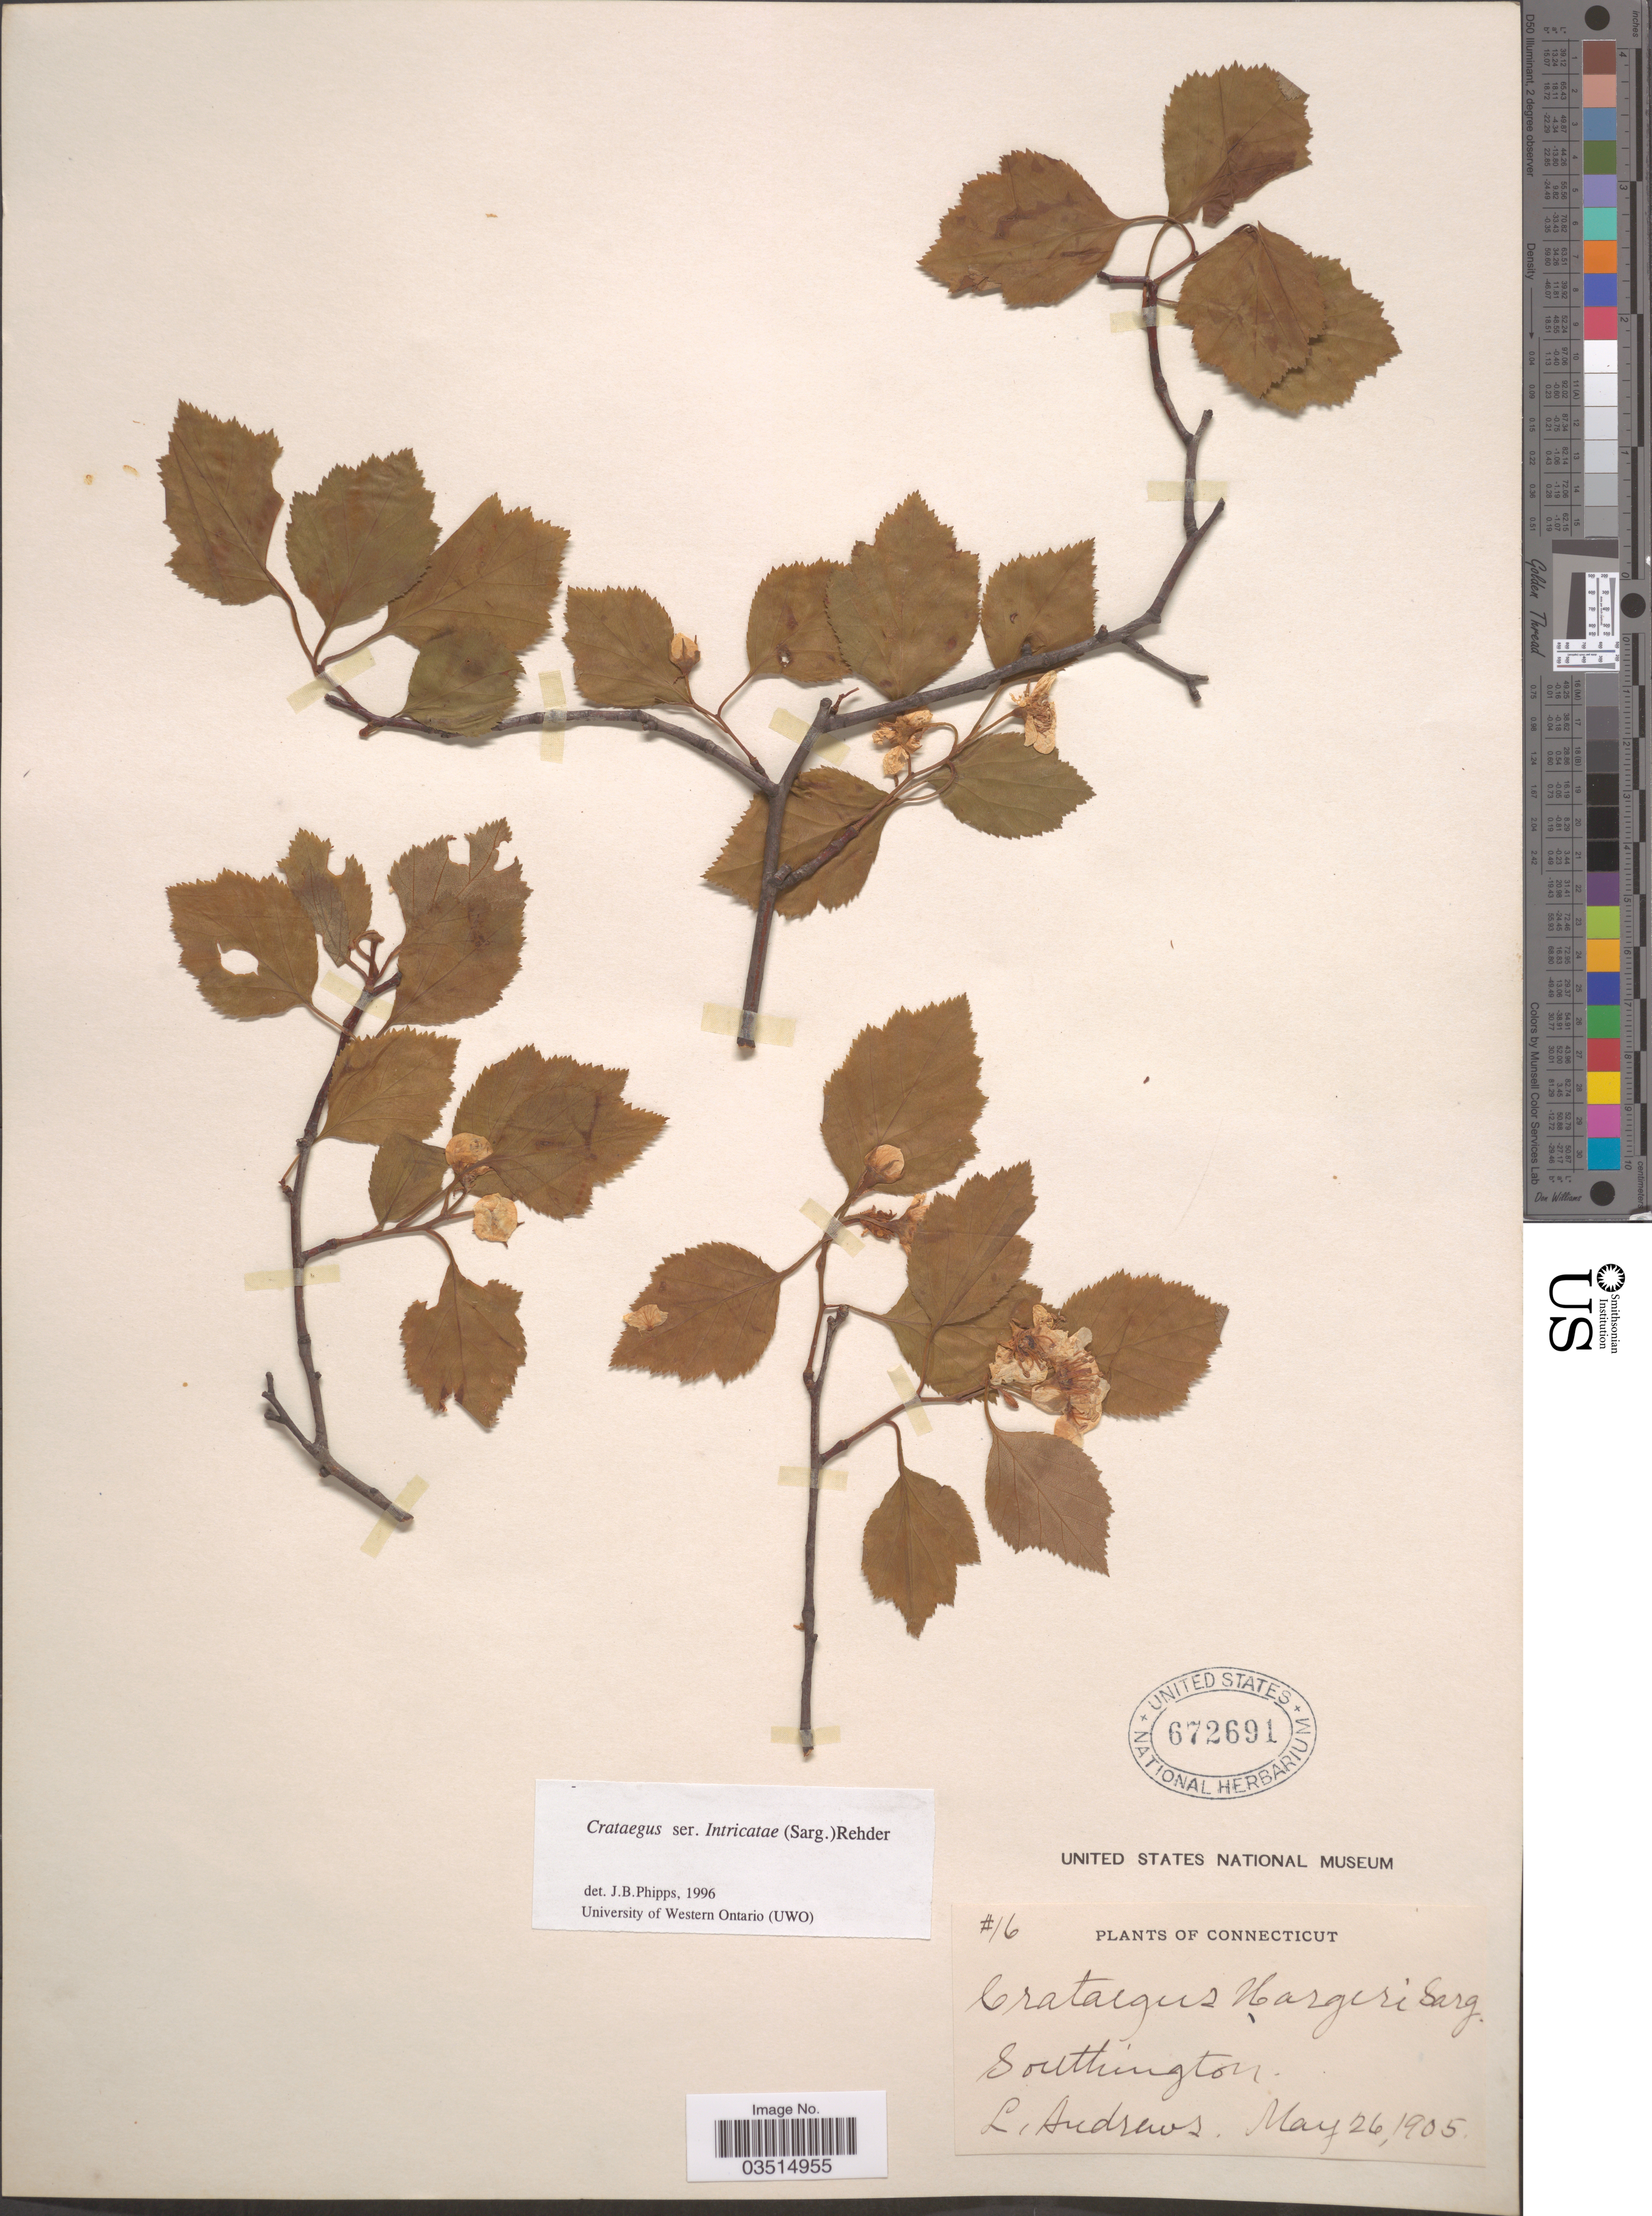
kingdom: Plantae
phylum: Tracheophyta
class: Magnoliopsida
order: Rosales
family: Rosaceae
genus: Crataegus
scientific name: Crataegus hargeri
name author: Sarg.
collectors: L. Andrews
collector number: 16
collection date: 1905-05-26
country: United States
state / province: Connecticut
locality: Southington.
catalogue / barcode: US 672691